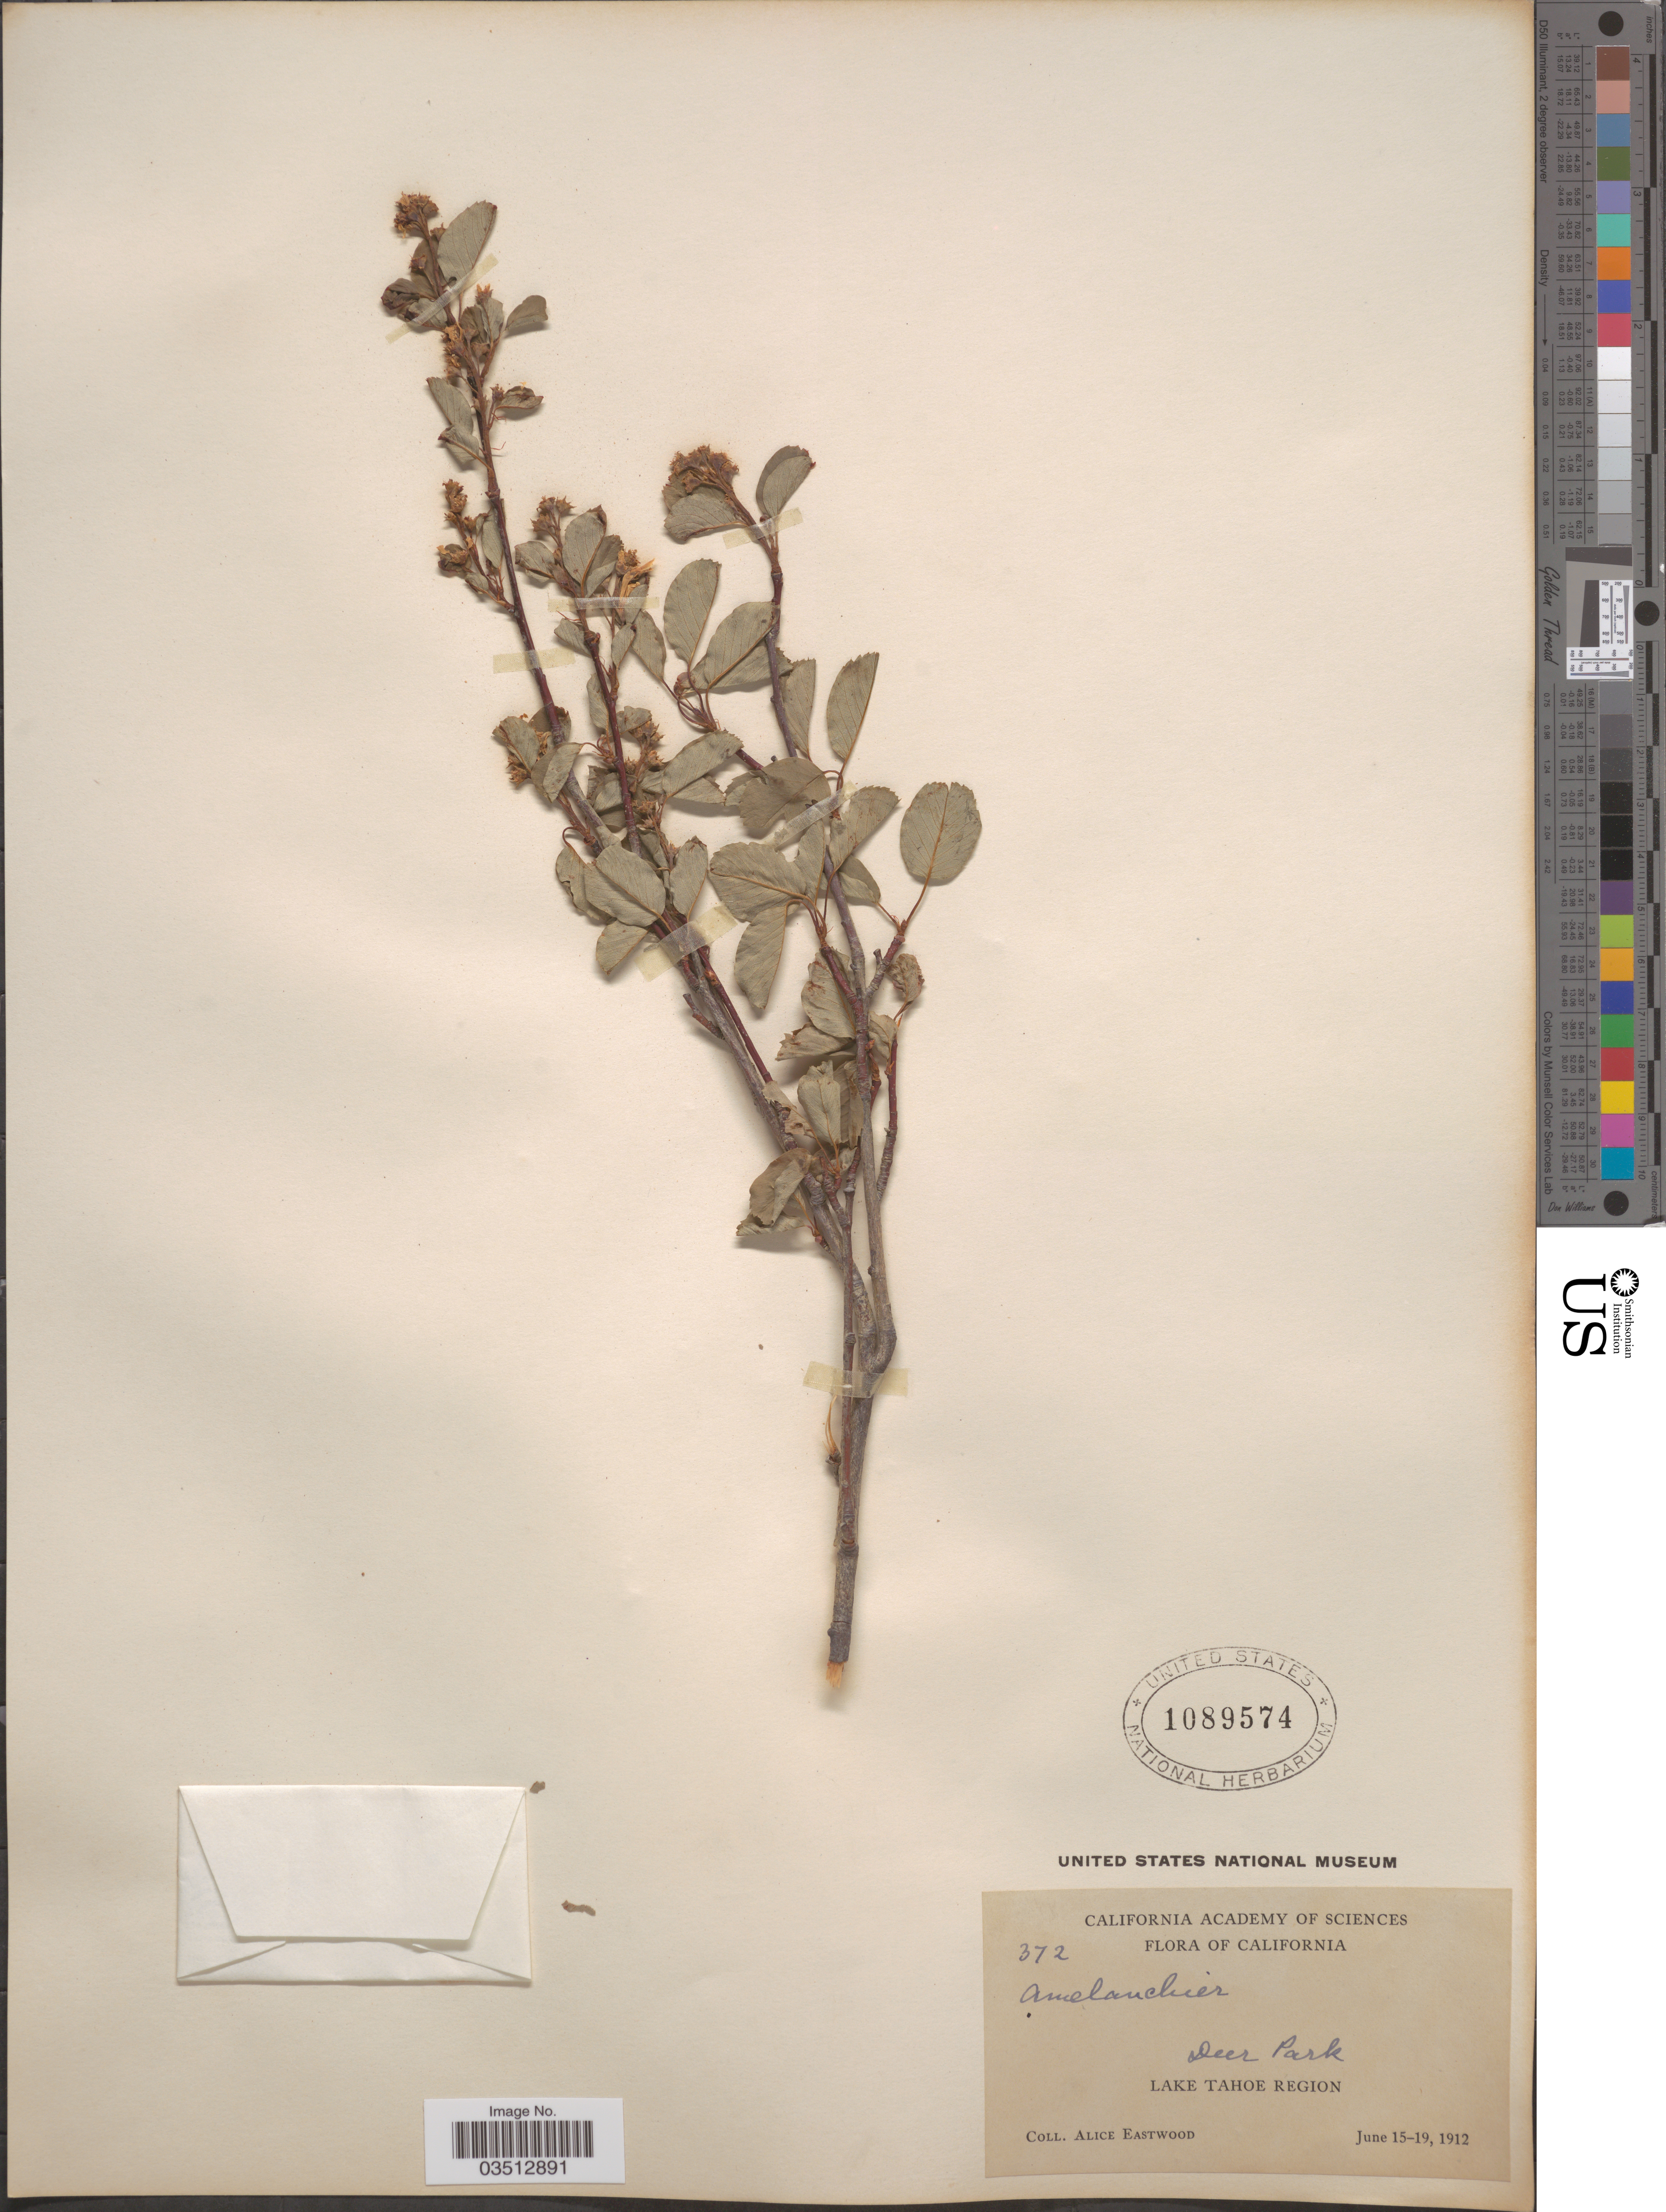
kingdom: Plantae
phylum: Tracheophyta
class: Magnoliopsida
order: Rosales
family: Rosaceae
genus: Amelanchier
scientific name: Amelanchier sp.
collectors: A. Eastwood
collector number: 372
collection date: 1912-06-15/1912-06-19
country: United States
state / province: California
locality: Deer Park. Lake Tahoe Region.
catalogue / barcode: US 1089574